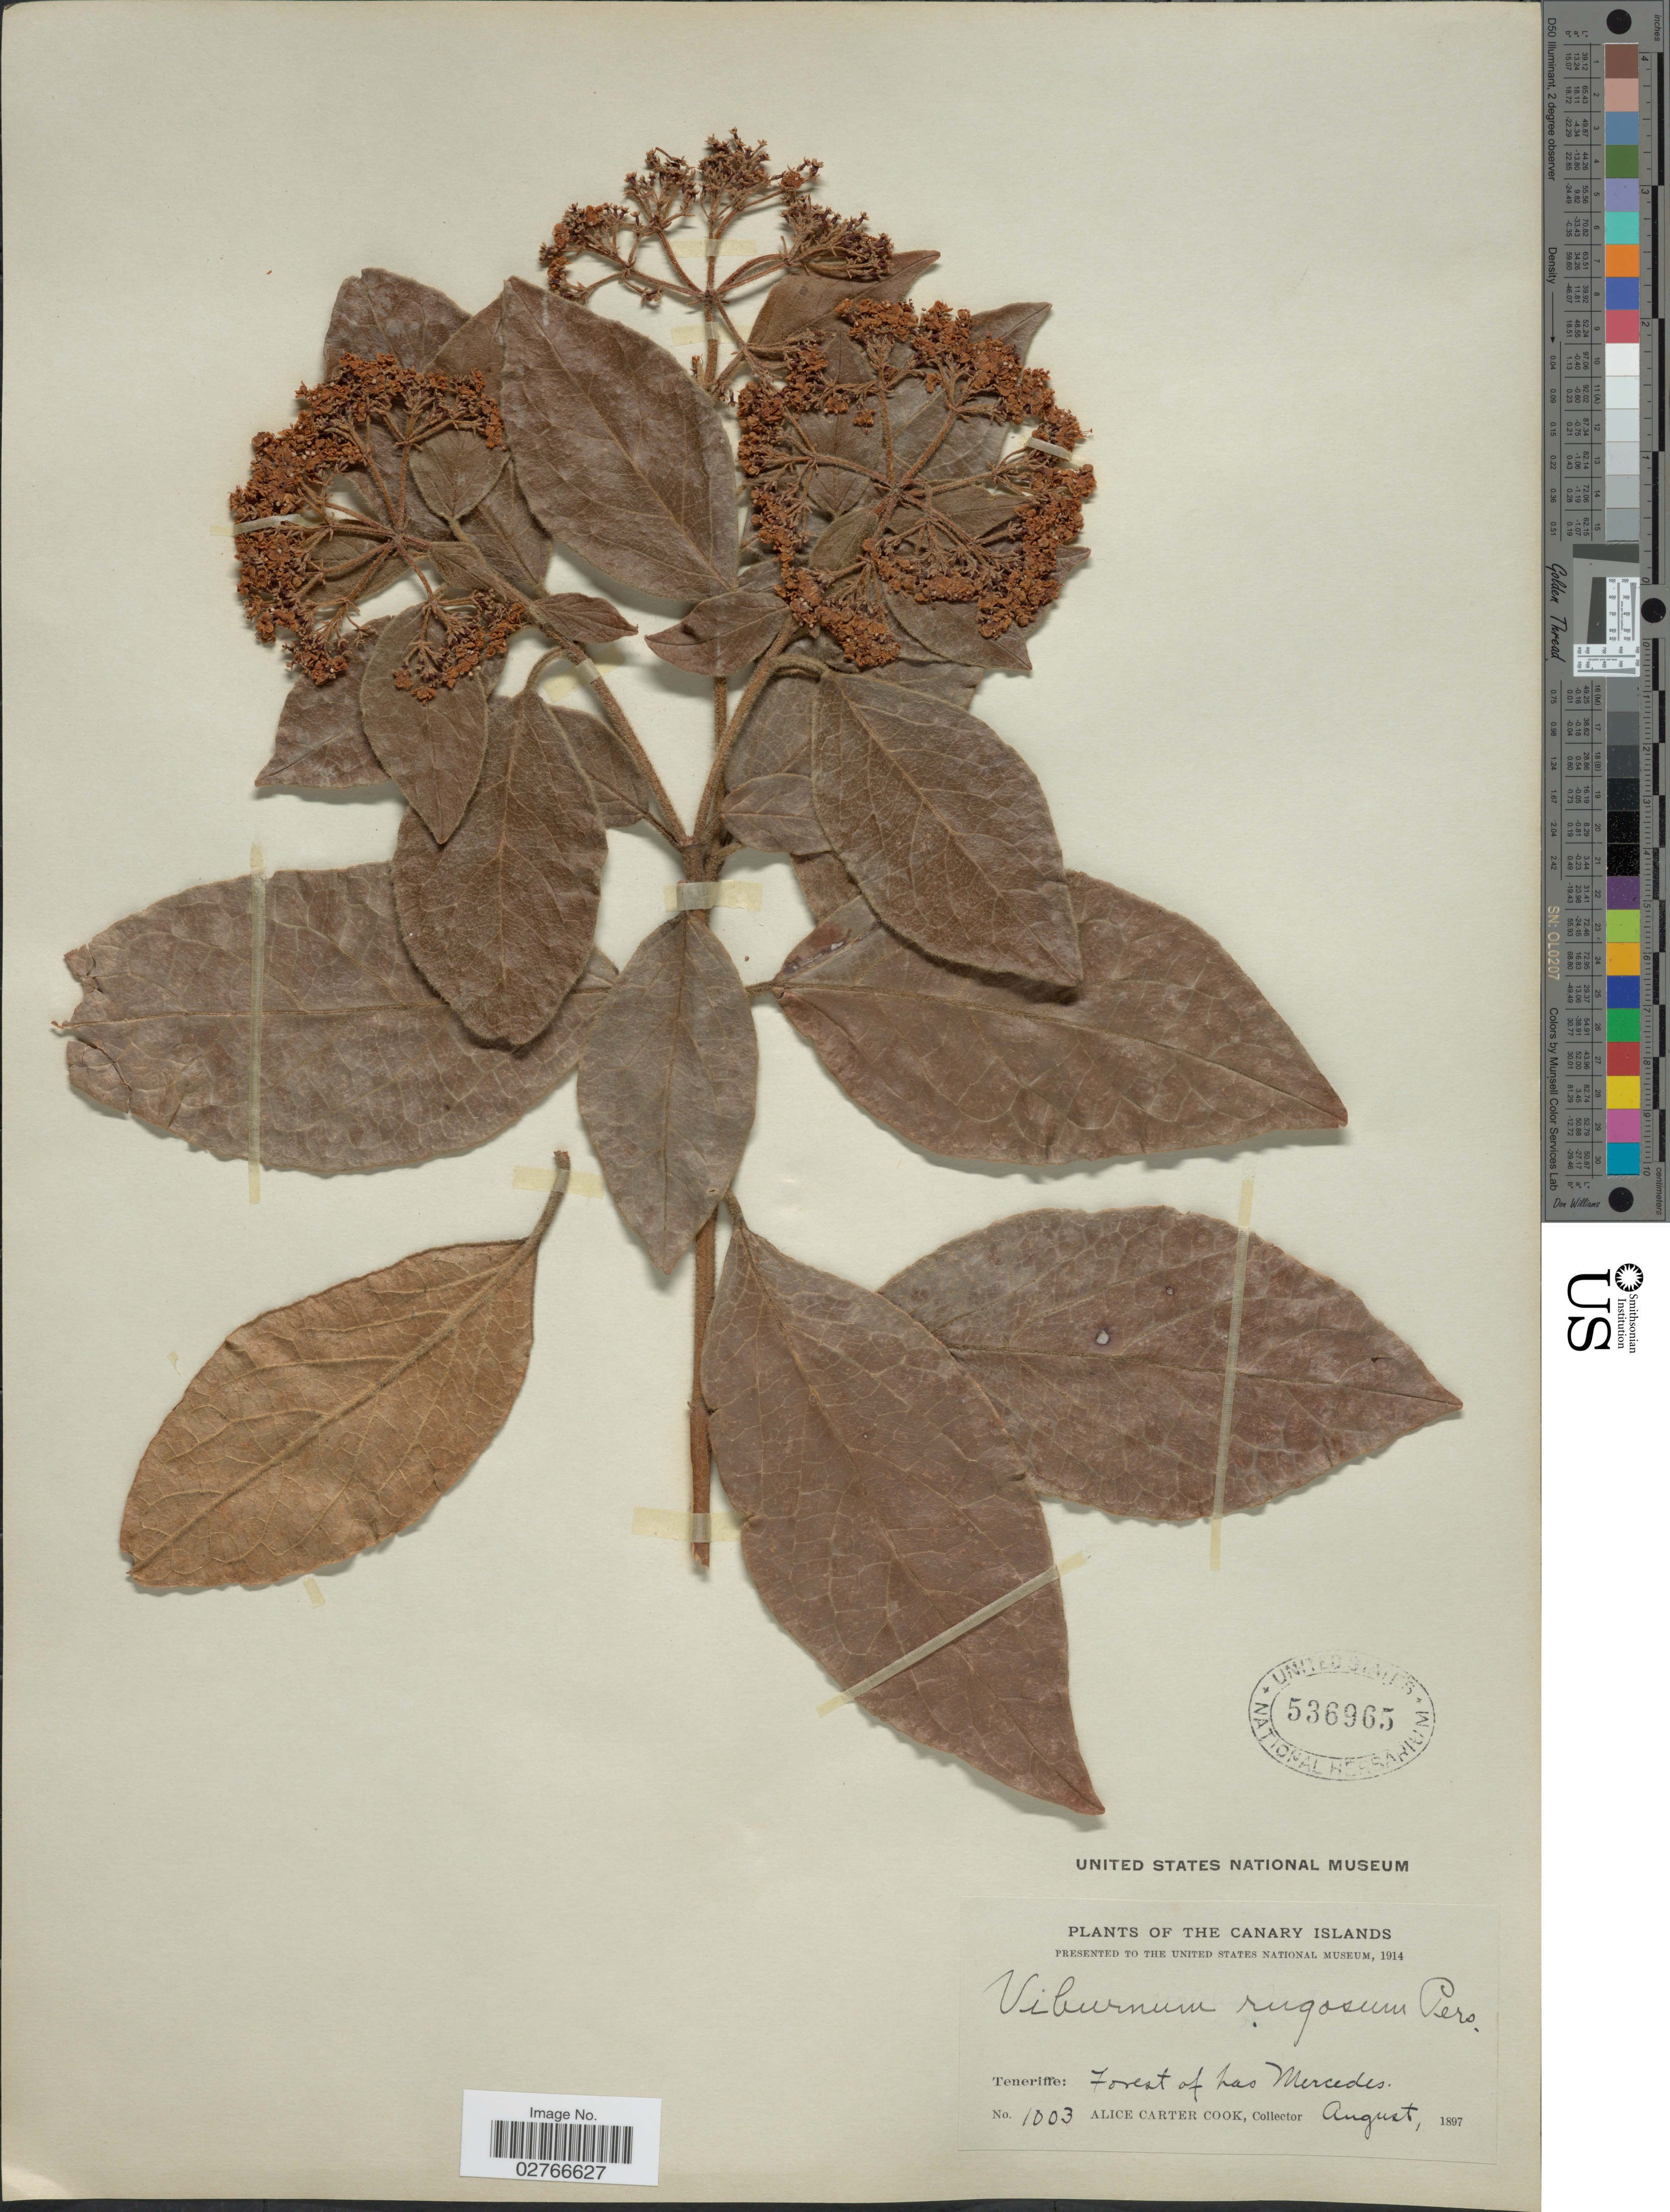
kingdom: Plantae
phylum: Tracheophyta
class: Magnoliopsida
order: Dipsacales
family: Viburnaceae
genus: Viburnum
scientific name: Viburnum rugosum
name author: Pers.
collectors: Alice C. Cook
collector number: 1003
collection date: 1897-08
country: Spain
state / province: Canarias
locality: Canary Islands. Teneriffe: Forest of Las Mercedes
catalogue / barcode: US 536965